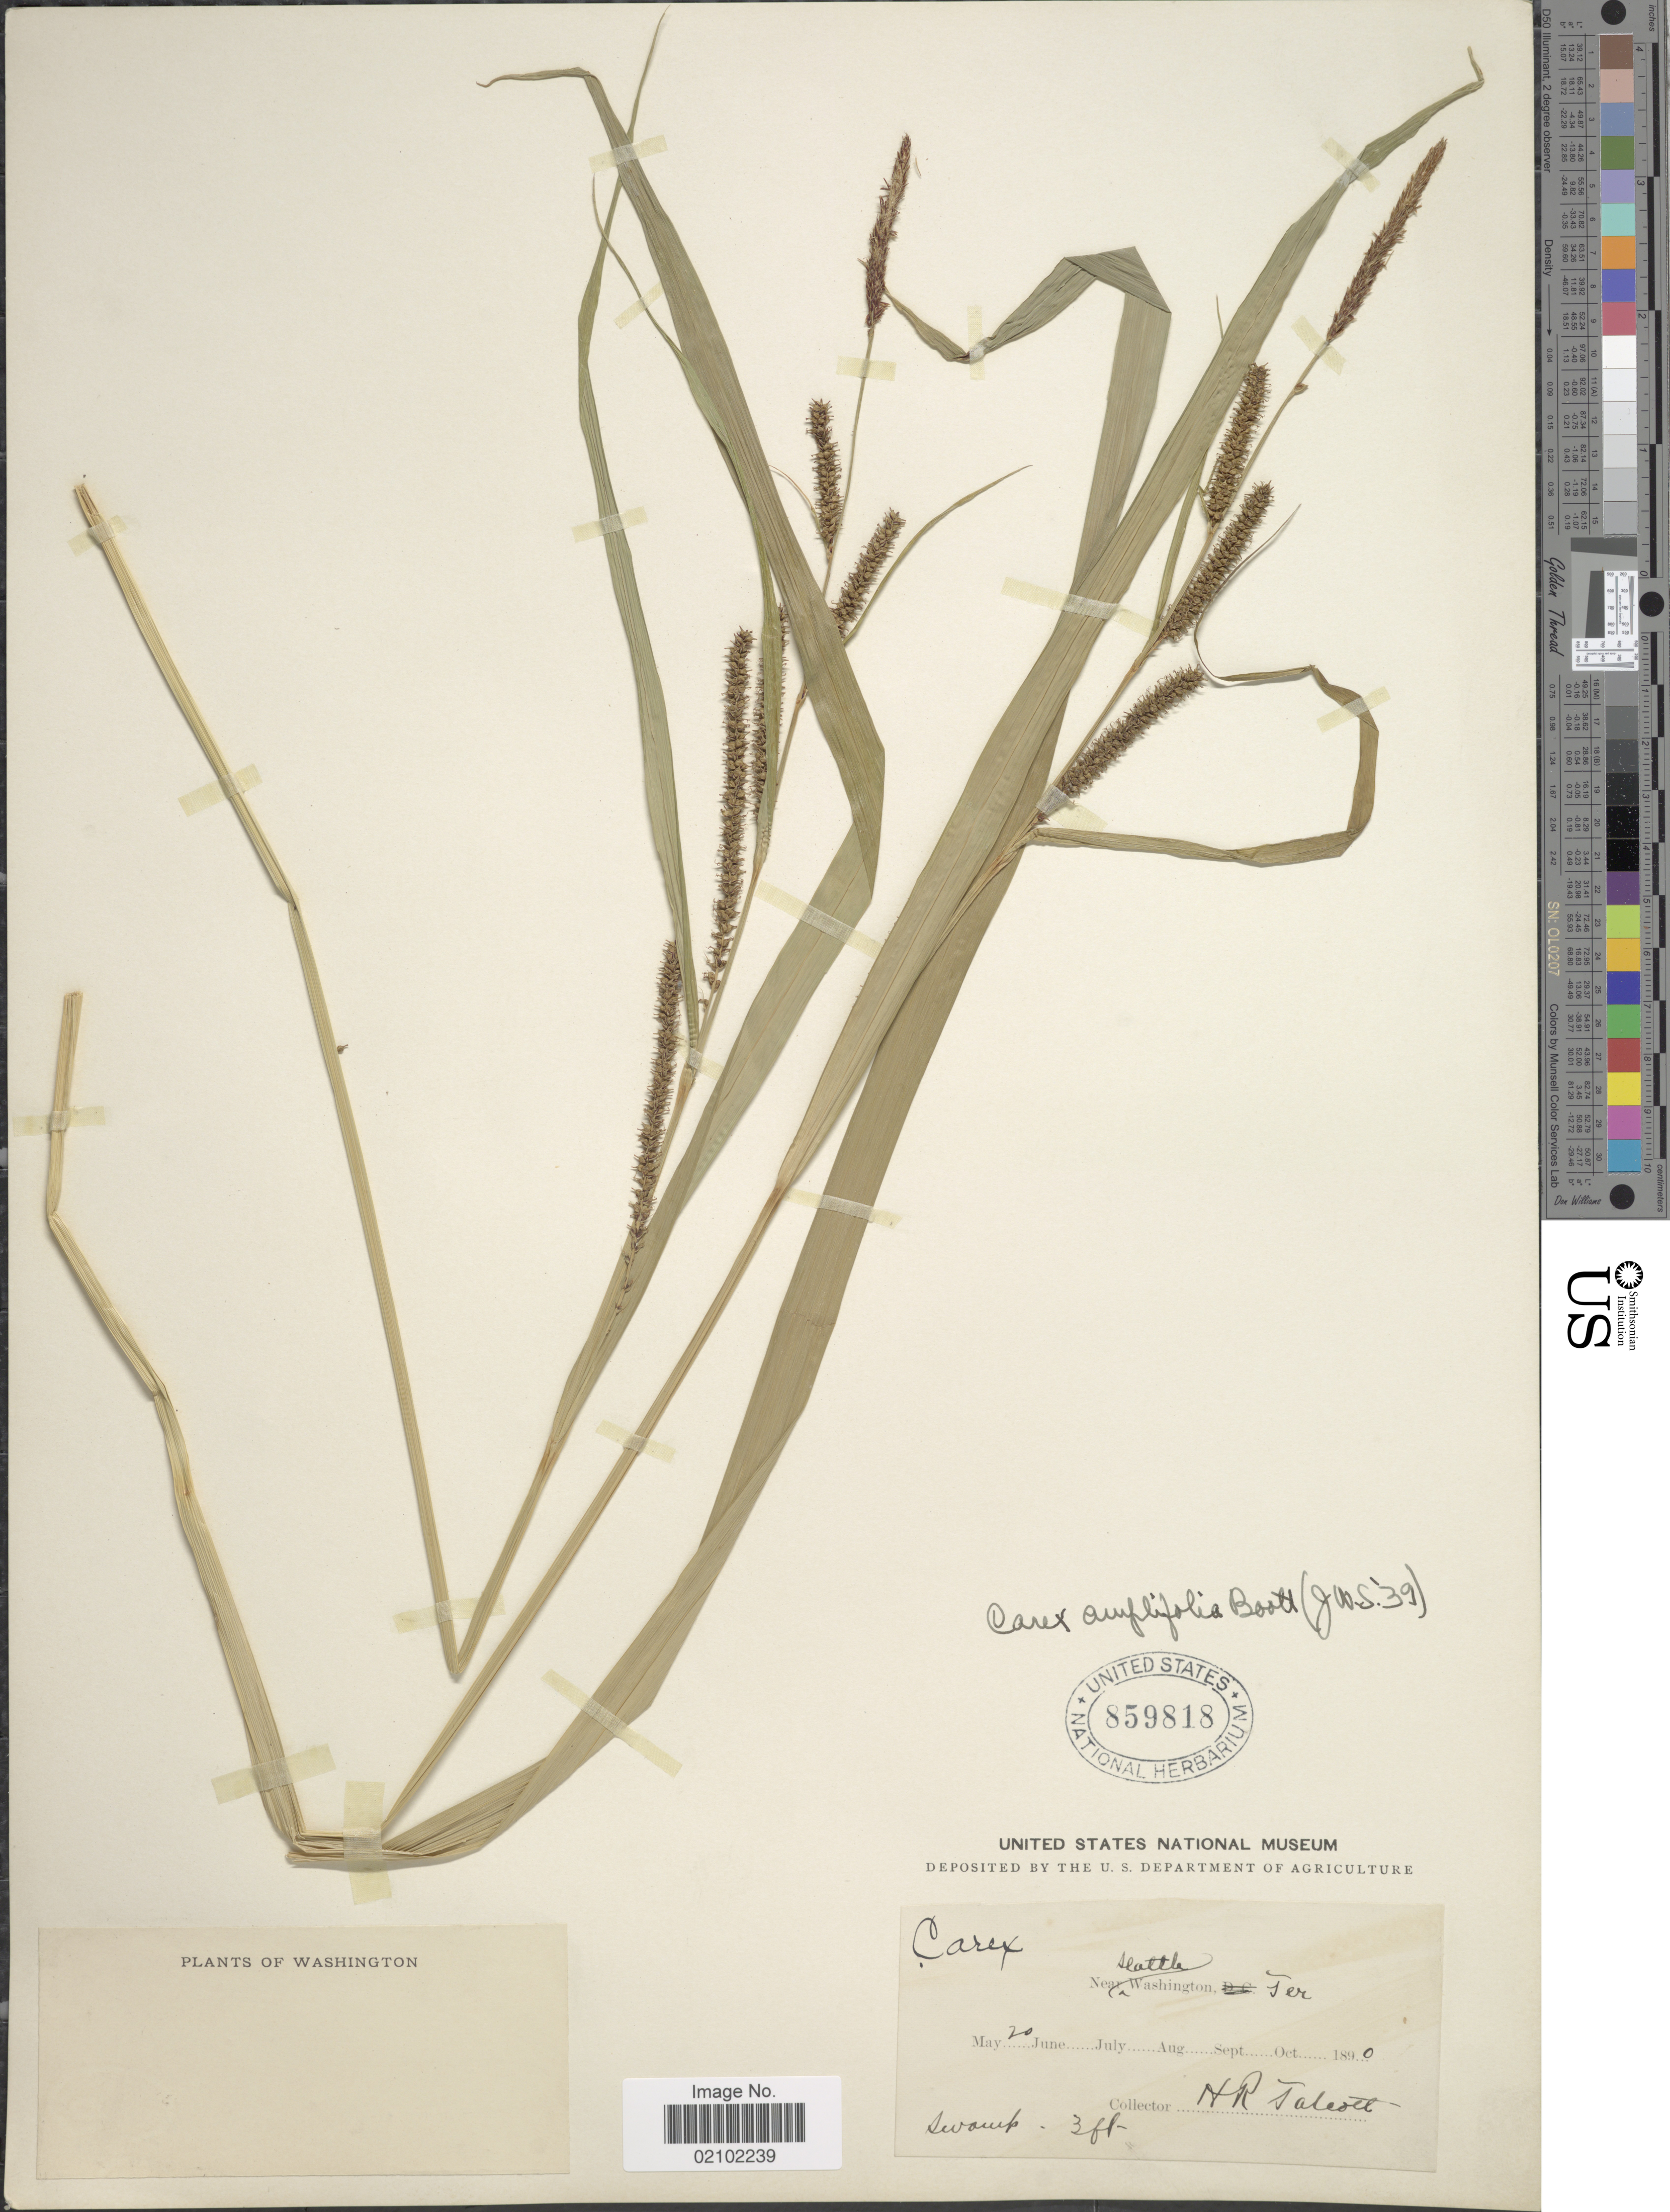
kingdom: Plantae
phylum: Tracheophyta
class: Liliopsida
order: Poales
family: Cyperaceae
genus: Carex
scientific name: Carex amplifolia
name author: Boott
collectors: H. Talcott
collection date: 1890-05-20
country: United States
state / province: Washington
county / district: King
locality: Seattle, swamp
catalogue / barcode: US 859818